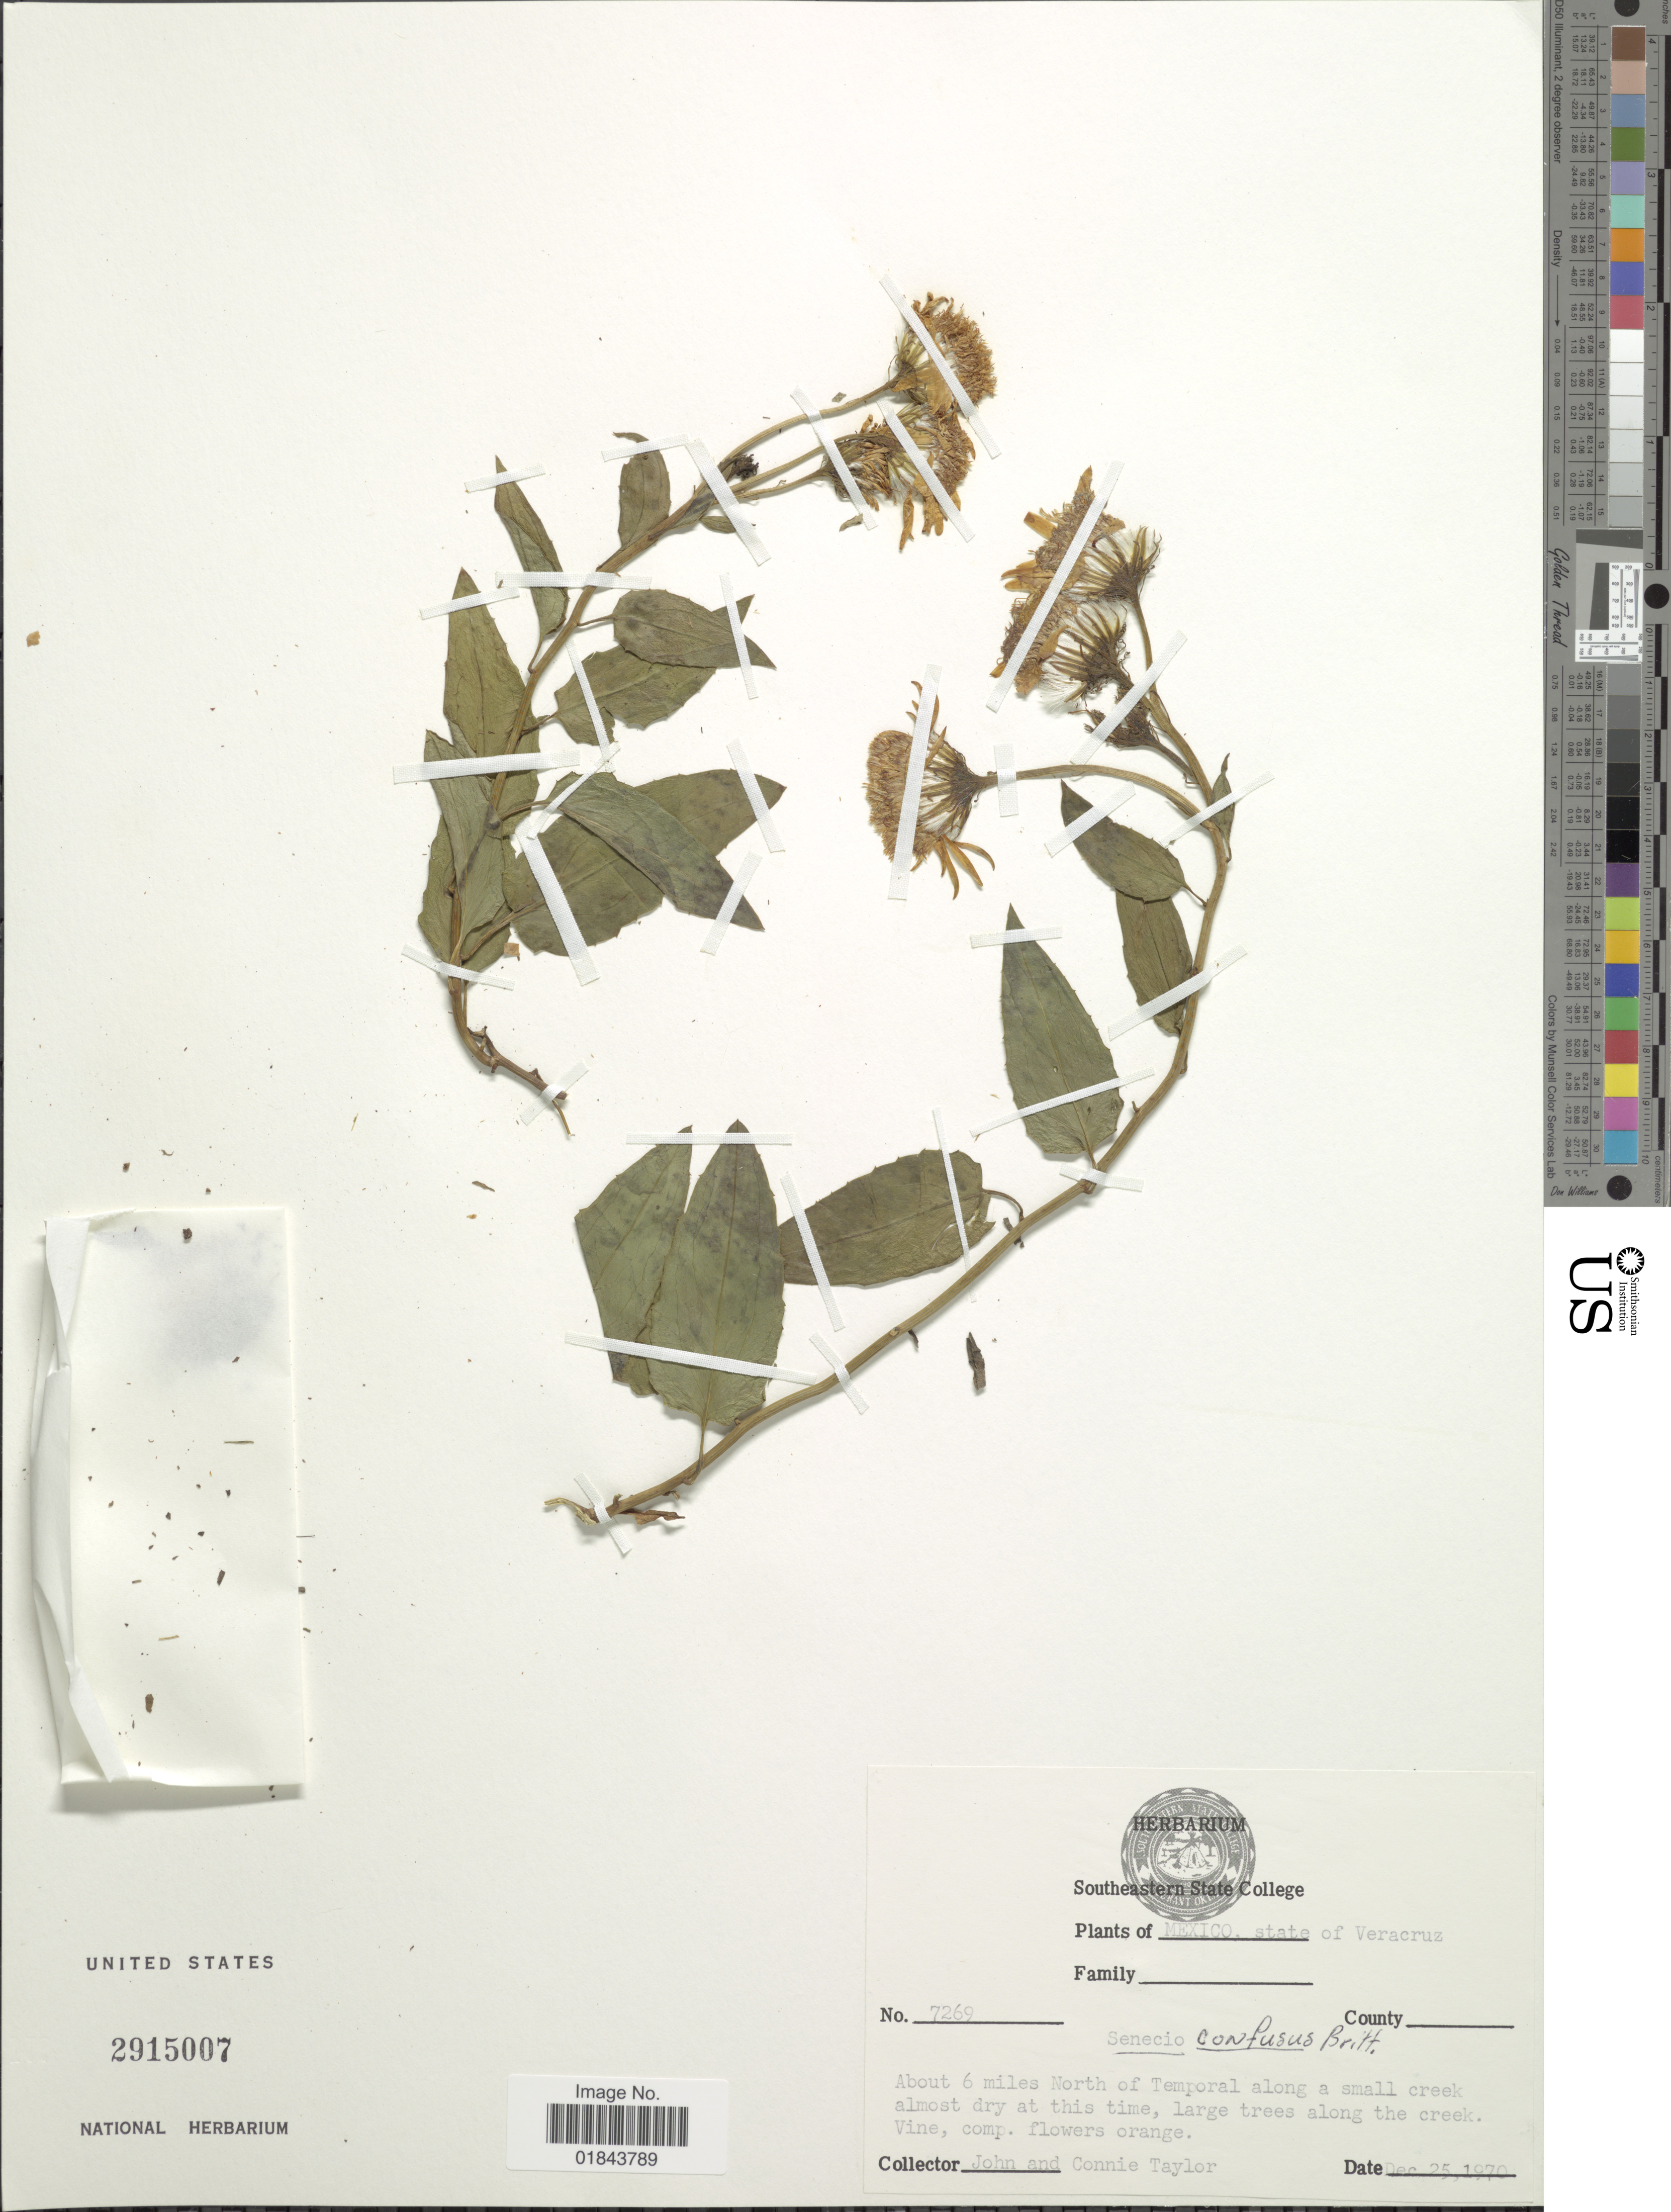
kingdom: Plantae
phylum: Tracheophyta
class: Magnoliopsida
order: Asterales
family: Asteraceae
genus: Pseudogynoxys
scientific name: Pseudogynoxys chenopodioides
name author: (Kunth) Cabrera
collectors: J. Taylor & C. Taylor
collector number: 7269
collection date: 1970-12-25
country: Mexico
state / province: Veracruz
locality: State of Veracruz. About 6 miles North of Temporal along a small creek almost dry at this time, large trees along the creek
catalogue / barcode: US 2915007